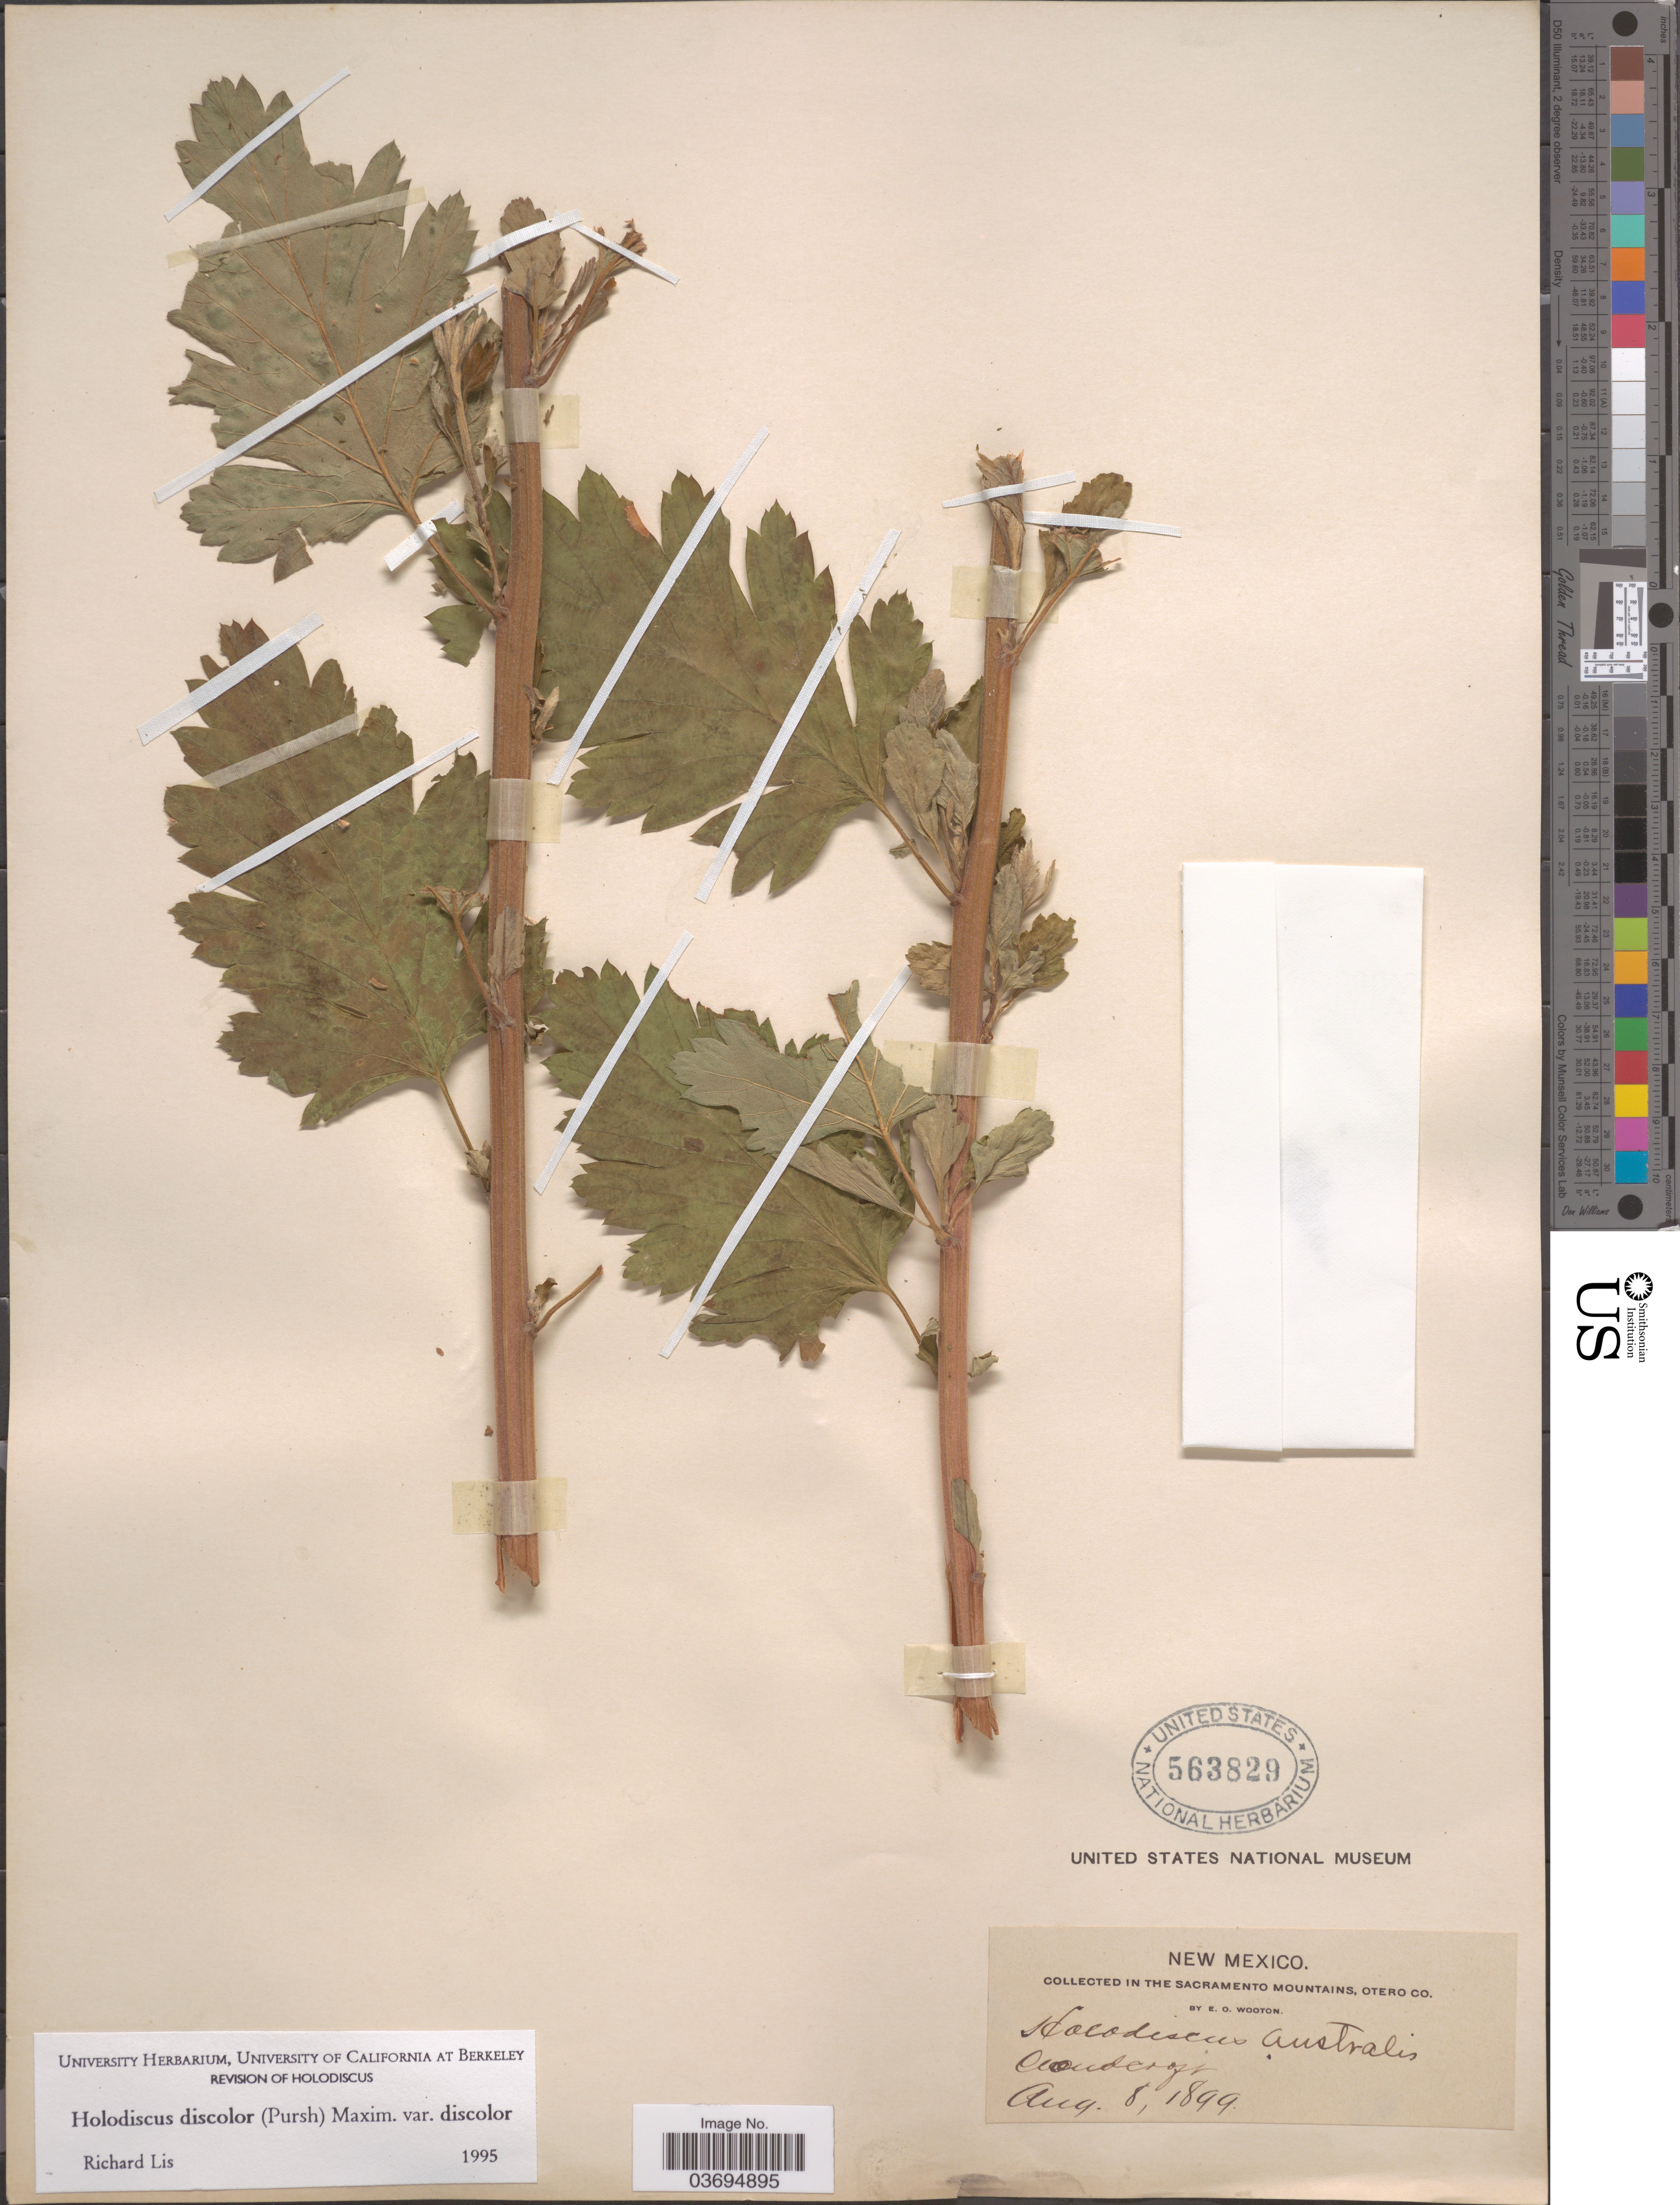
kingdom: Plantae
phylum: Tracheophyta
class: Magnoliopsida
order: Rosales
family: Rosaceae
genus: Holodiscus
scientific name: Holodiscus discolor var. discolor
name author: (Pursh) Maxim.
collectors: E. O. Wooton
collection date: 1899-08-08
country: United States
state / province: New Mexico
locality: The Sacramento Mountains, Otero Co. Cloudcroft.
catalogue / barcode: US 563829